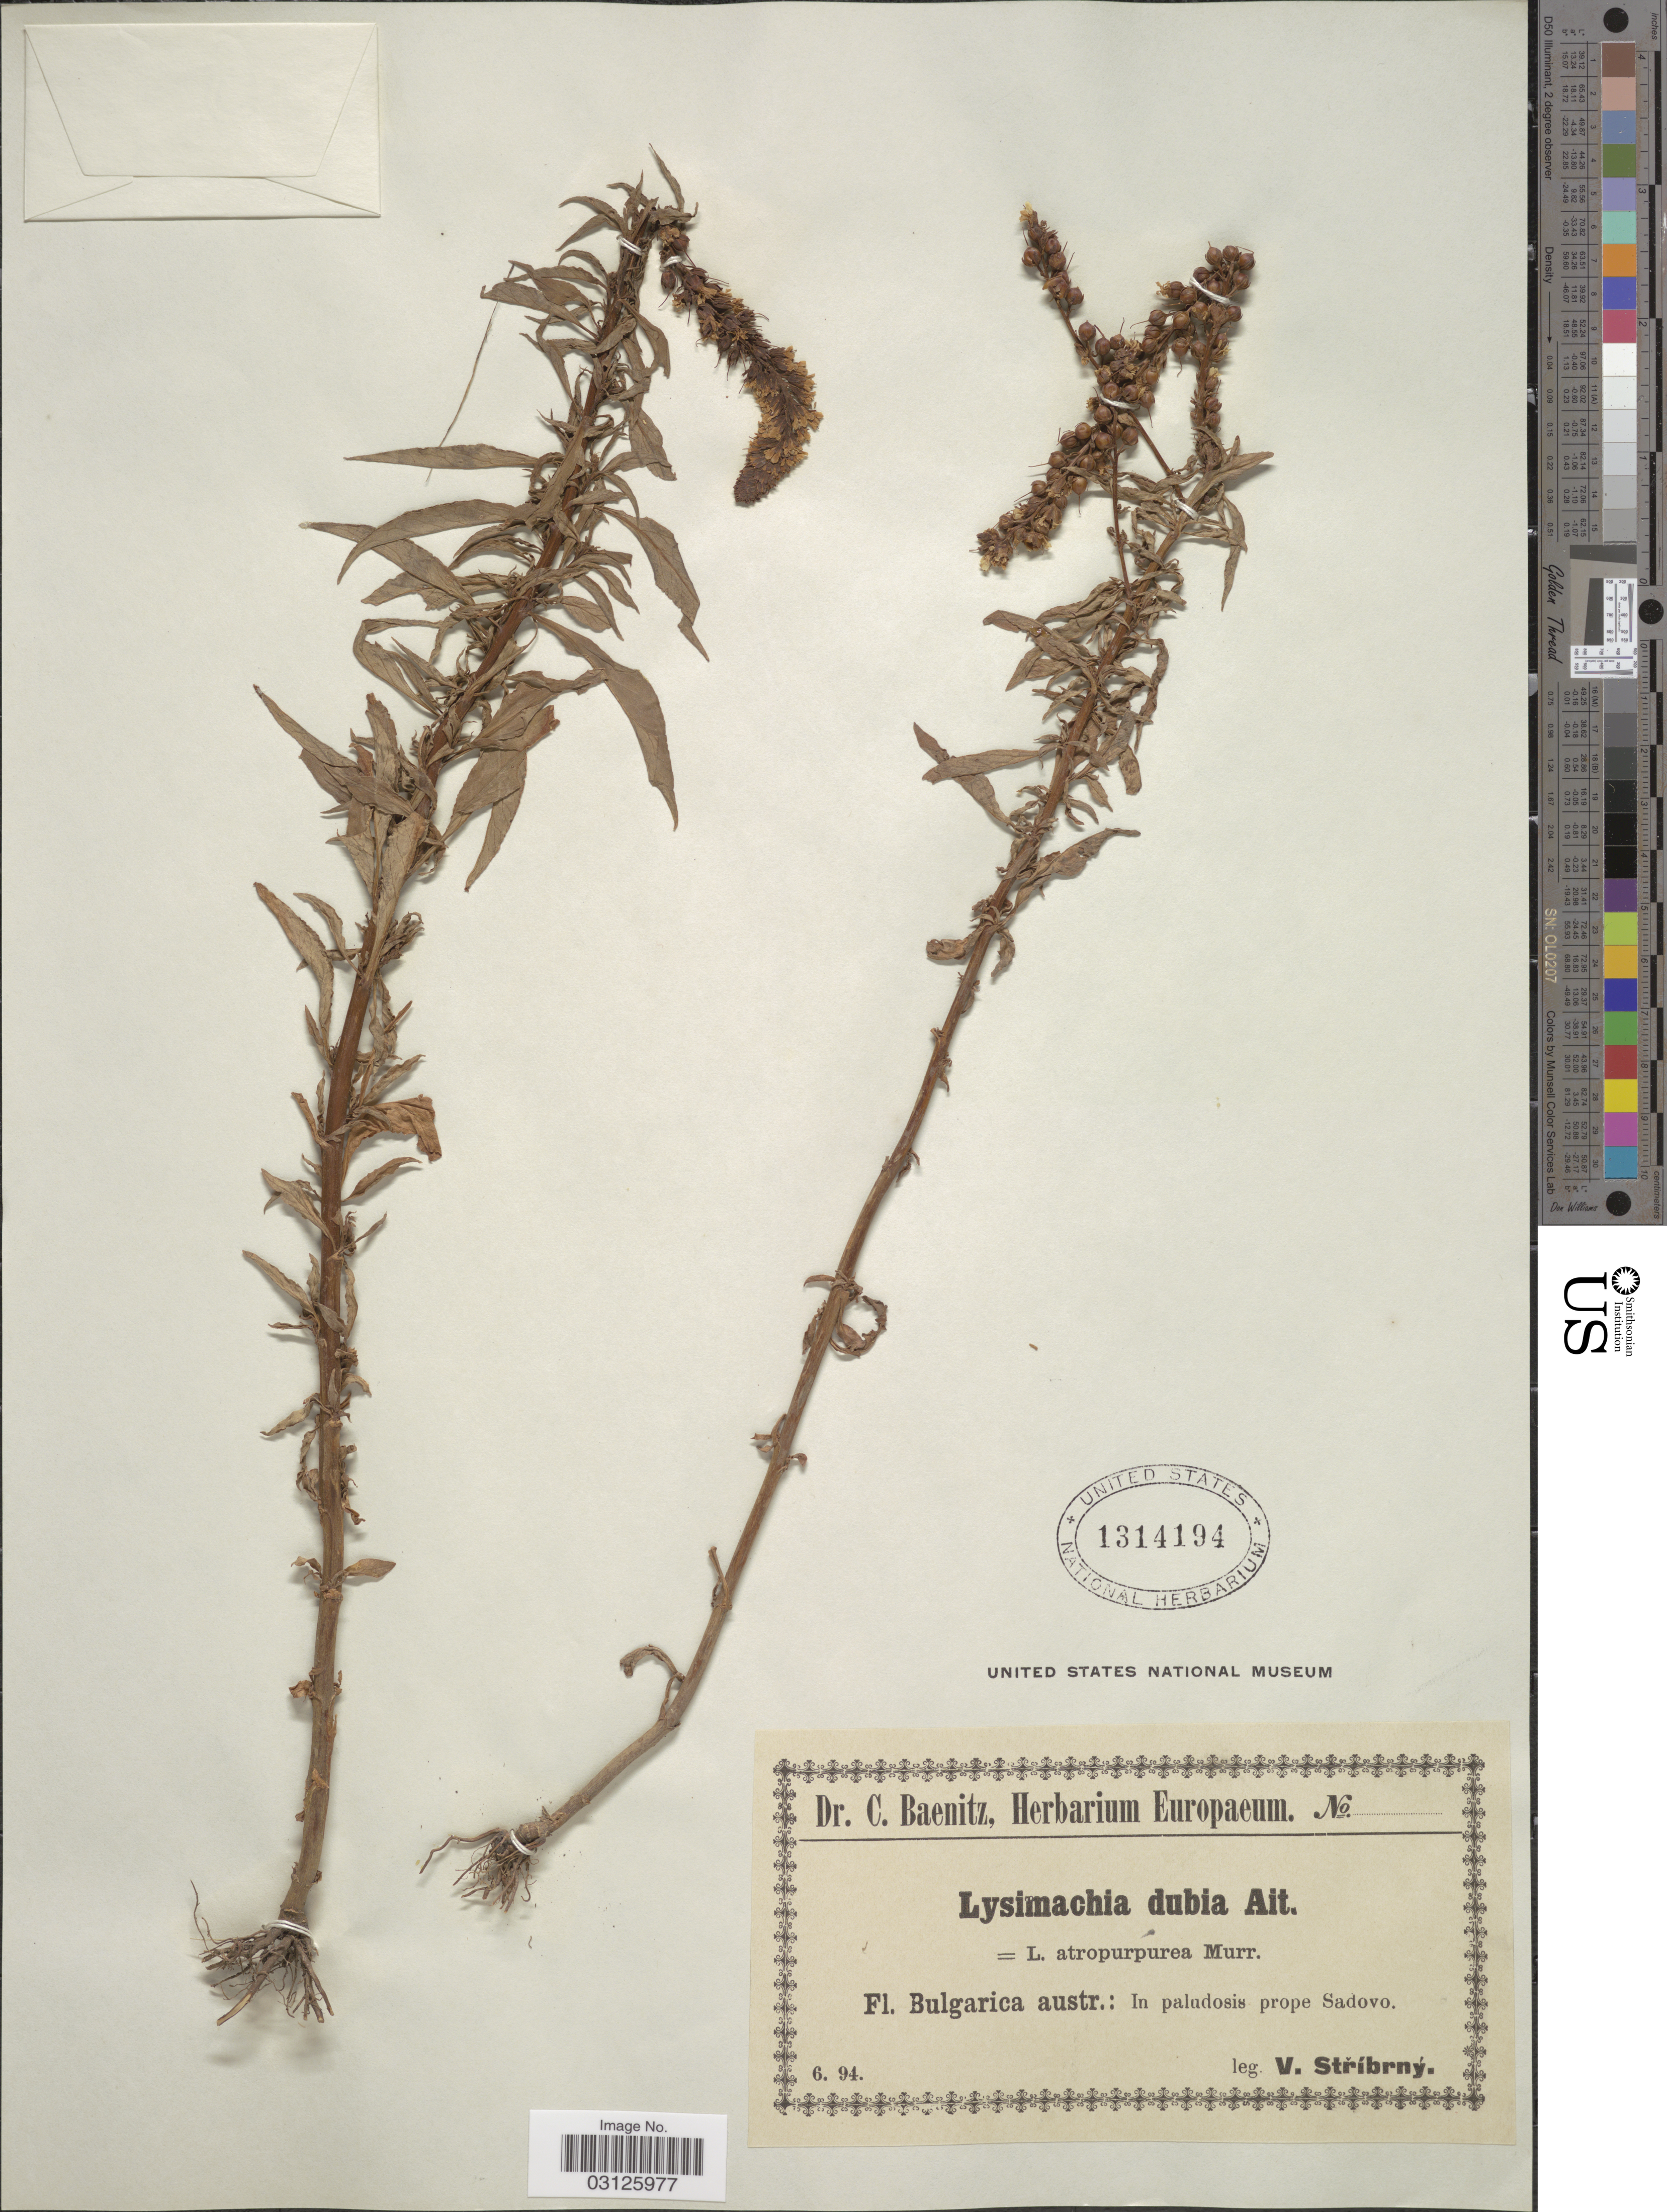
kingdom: Plantae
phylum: Tracheophyta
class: Magnoliopsida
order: Ericales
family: Primulaceae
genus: Lysimachia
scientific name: Lysimachia dubia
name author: Aiton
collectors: V. Stribrny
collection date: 1894-06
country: Bulgaria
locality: Bulgarica austr.: In paludosis prope Ladovo.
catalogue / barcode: US 1314194